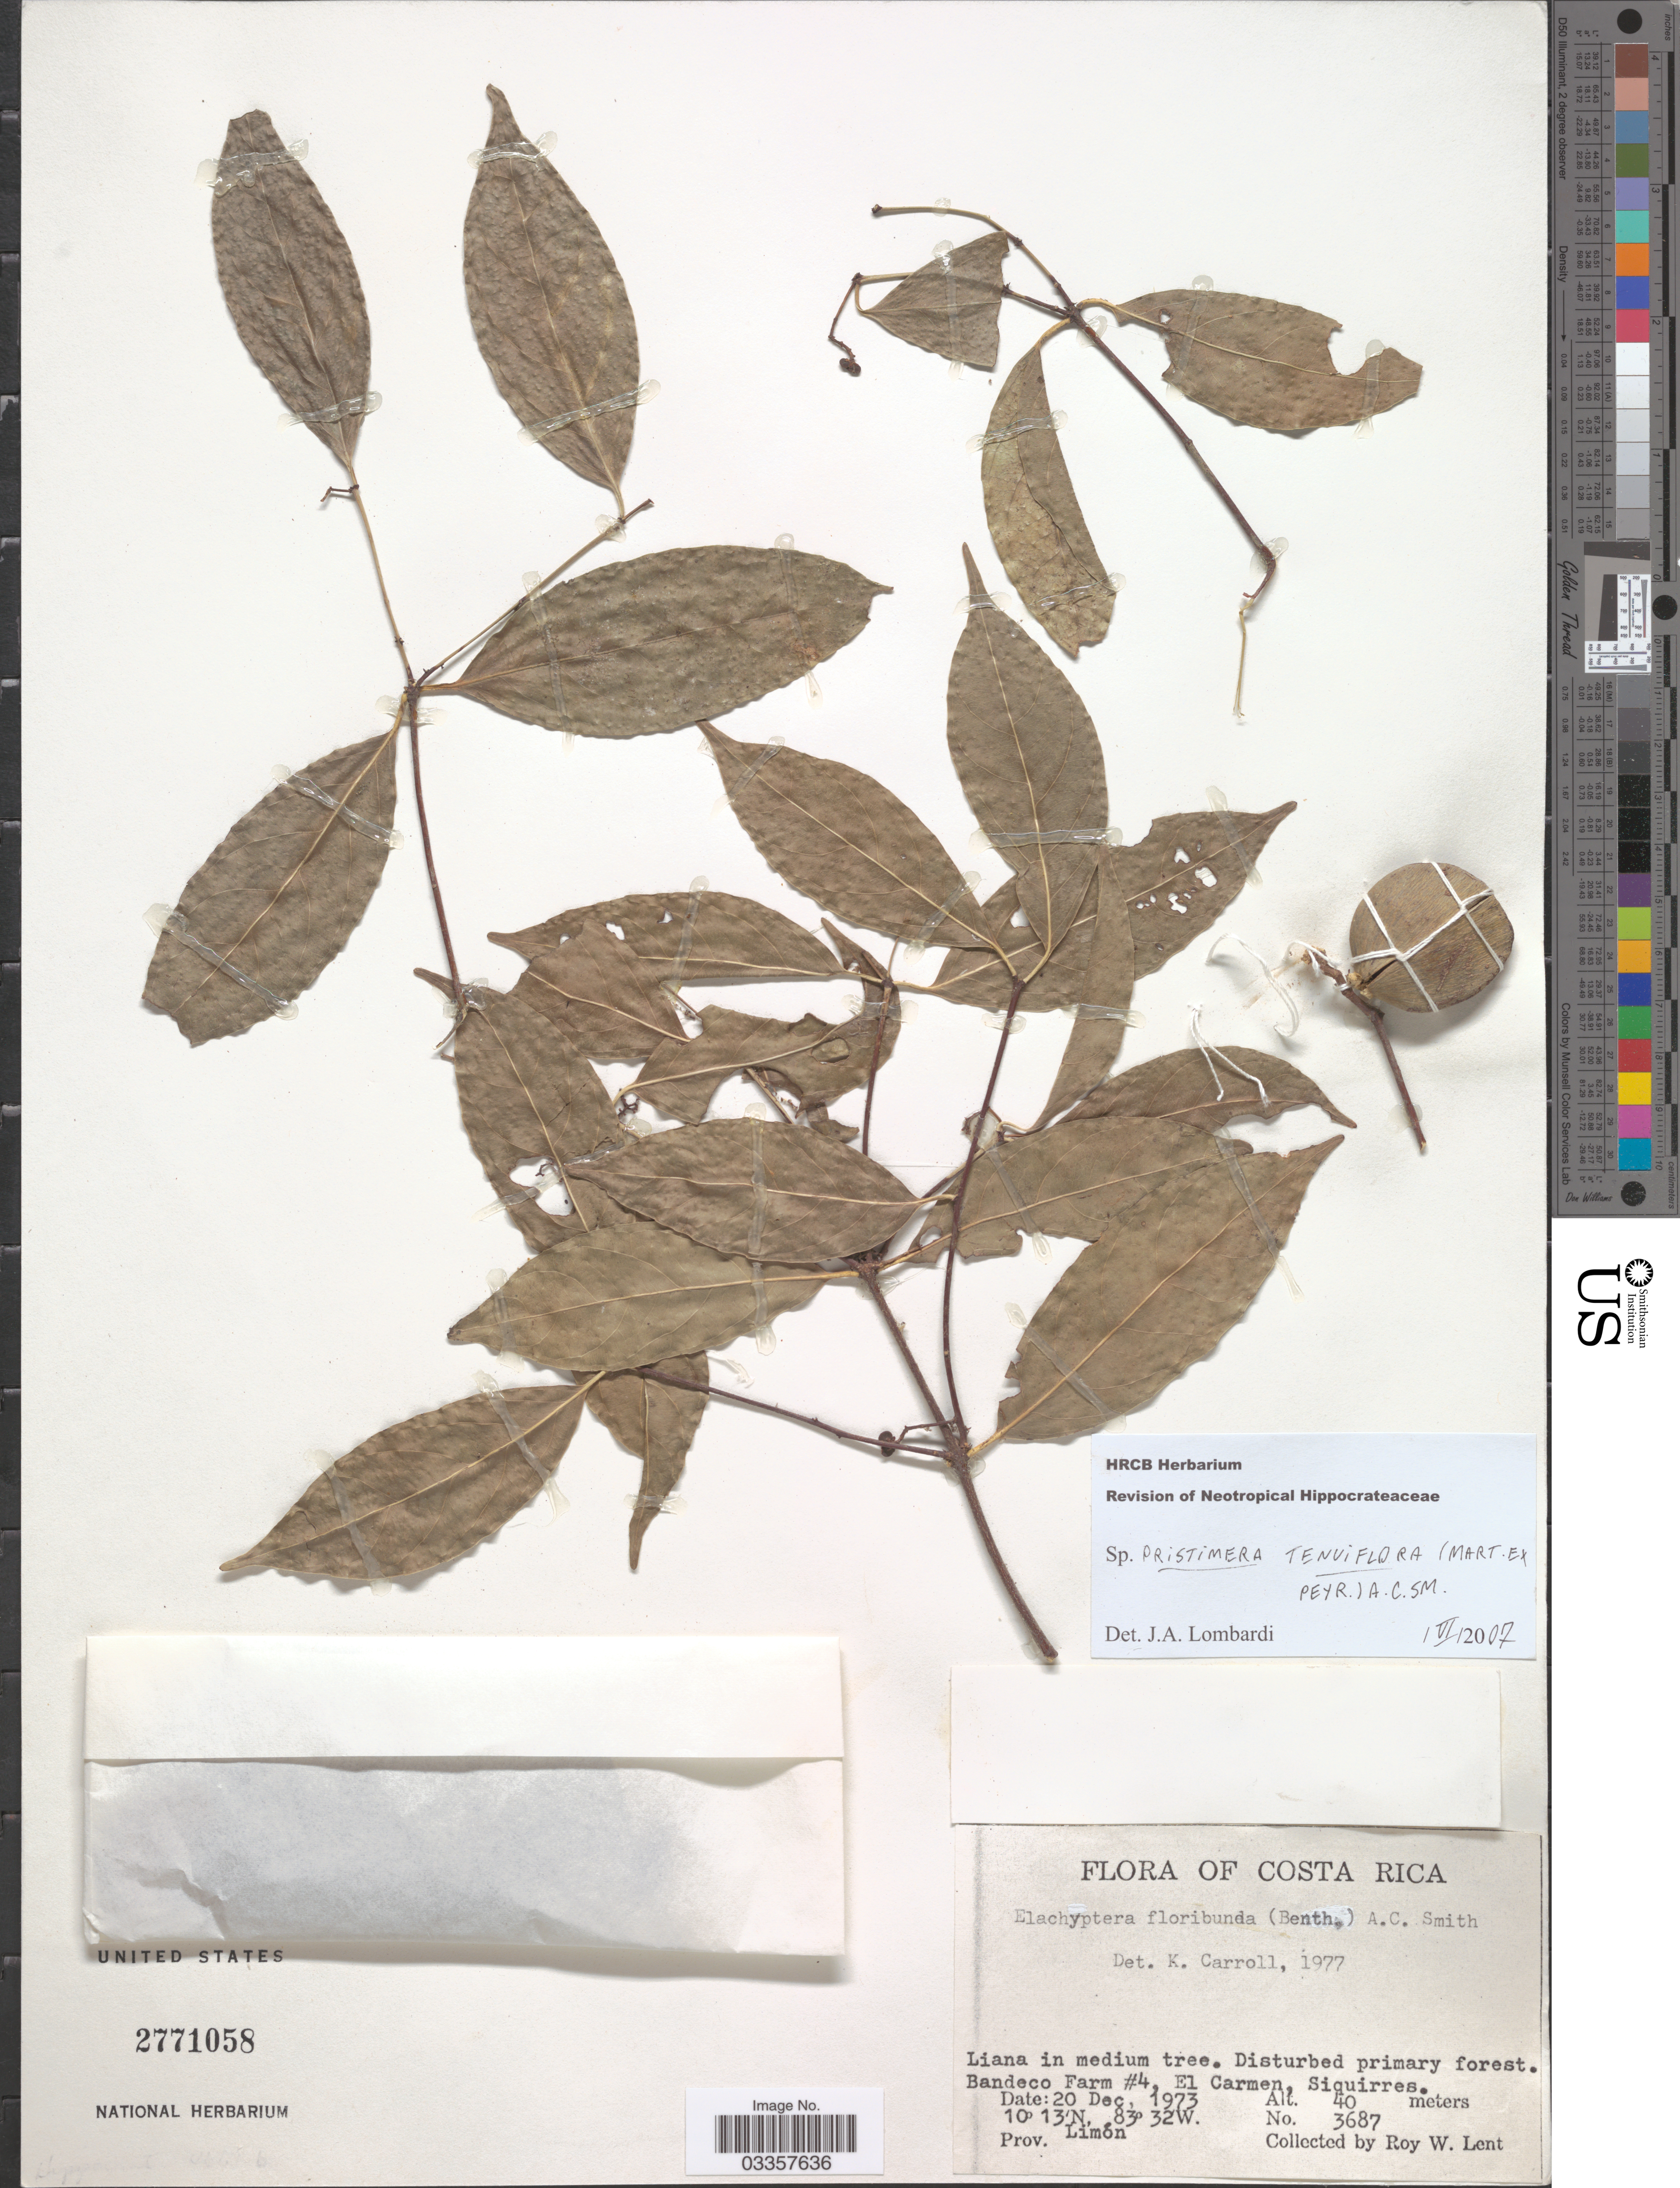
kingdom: Plantae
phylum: Tracheophyta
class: Magnoliopsida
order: Celastrales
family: Celastraceae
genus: Pristimera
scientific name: Pristimera tenuiflora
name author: (Mart. ex Peyr.) A.C. Sm.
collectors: R. W. Lent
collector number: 3687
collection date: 1973-12-20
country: Costa Rica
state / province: Limón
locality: Bandeco Farm #4, El Carmen, Siquirres.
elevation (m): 40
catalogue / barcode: US 2771058